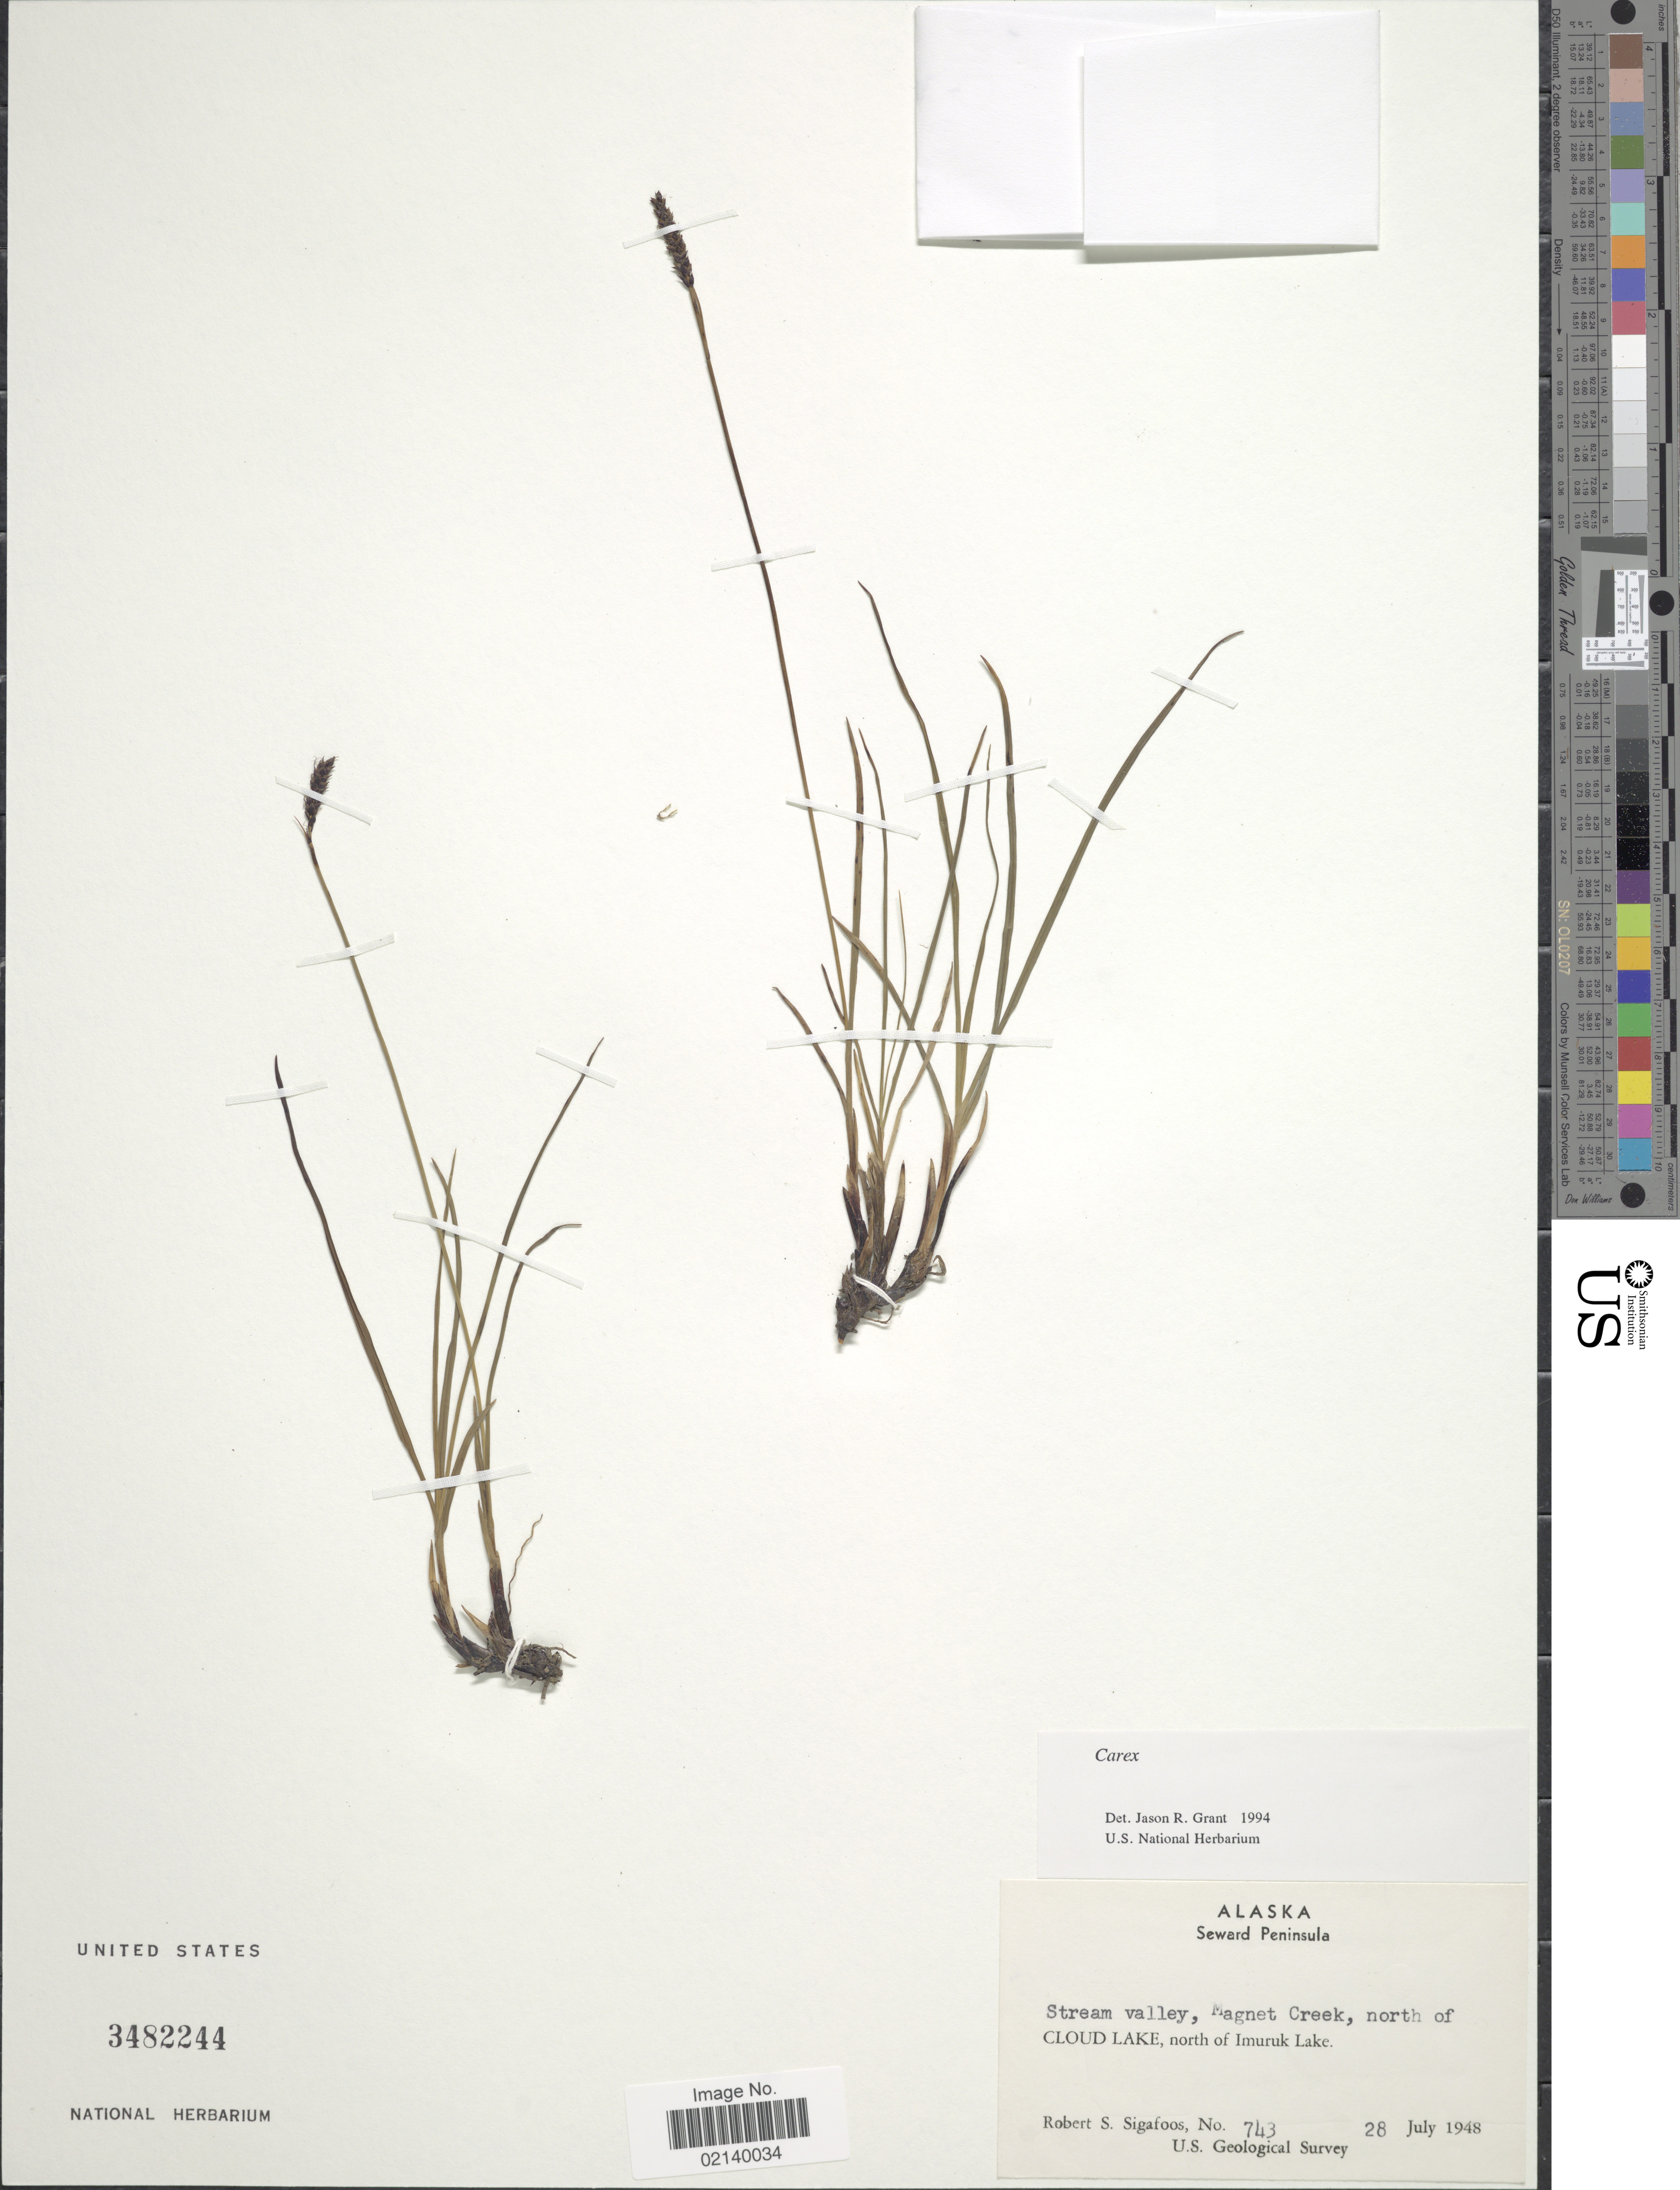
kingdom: Plantae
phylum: Tracheophyta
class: Liliopsida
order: Poales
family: Cyperaceae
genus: Carex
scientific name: Carex sp.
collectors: R. Sigafoos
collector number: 743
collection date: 1948-07-28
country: United States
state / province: Alaska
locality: Seward Peninsula, Stream valley, Magnet Creek, north of Cloud Lake, north of Imuruk Lake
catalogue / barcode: US 3482244